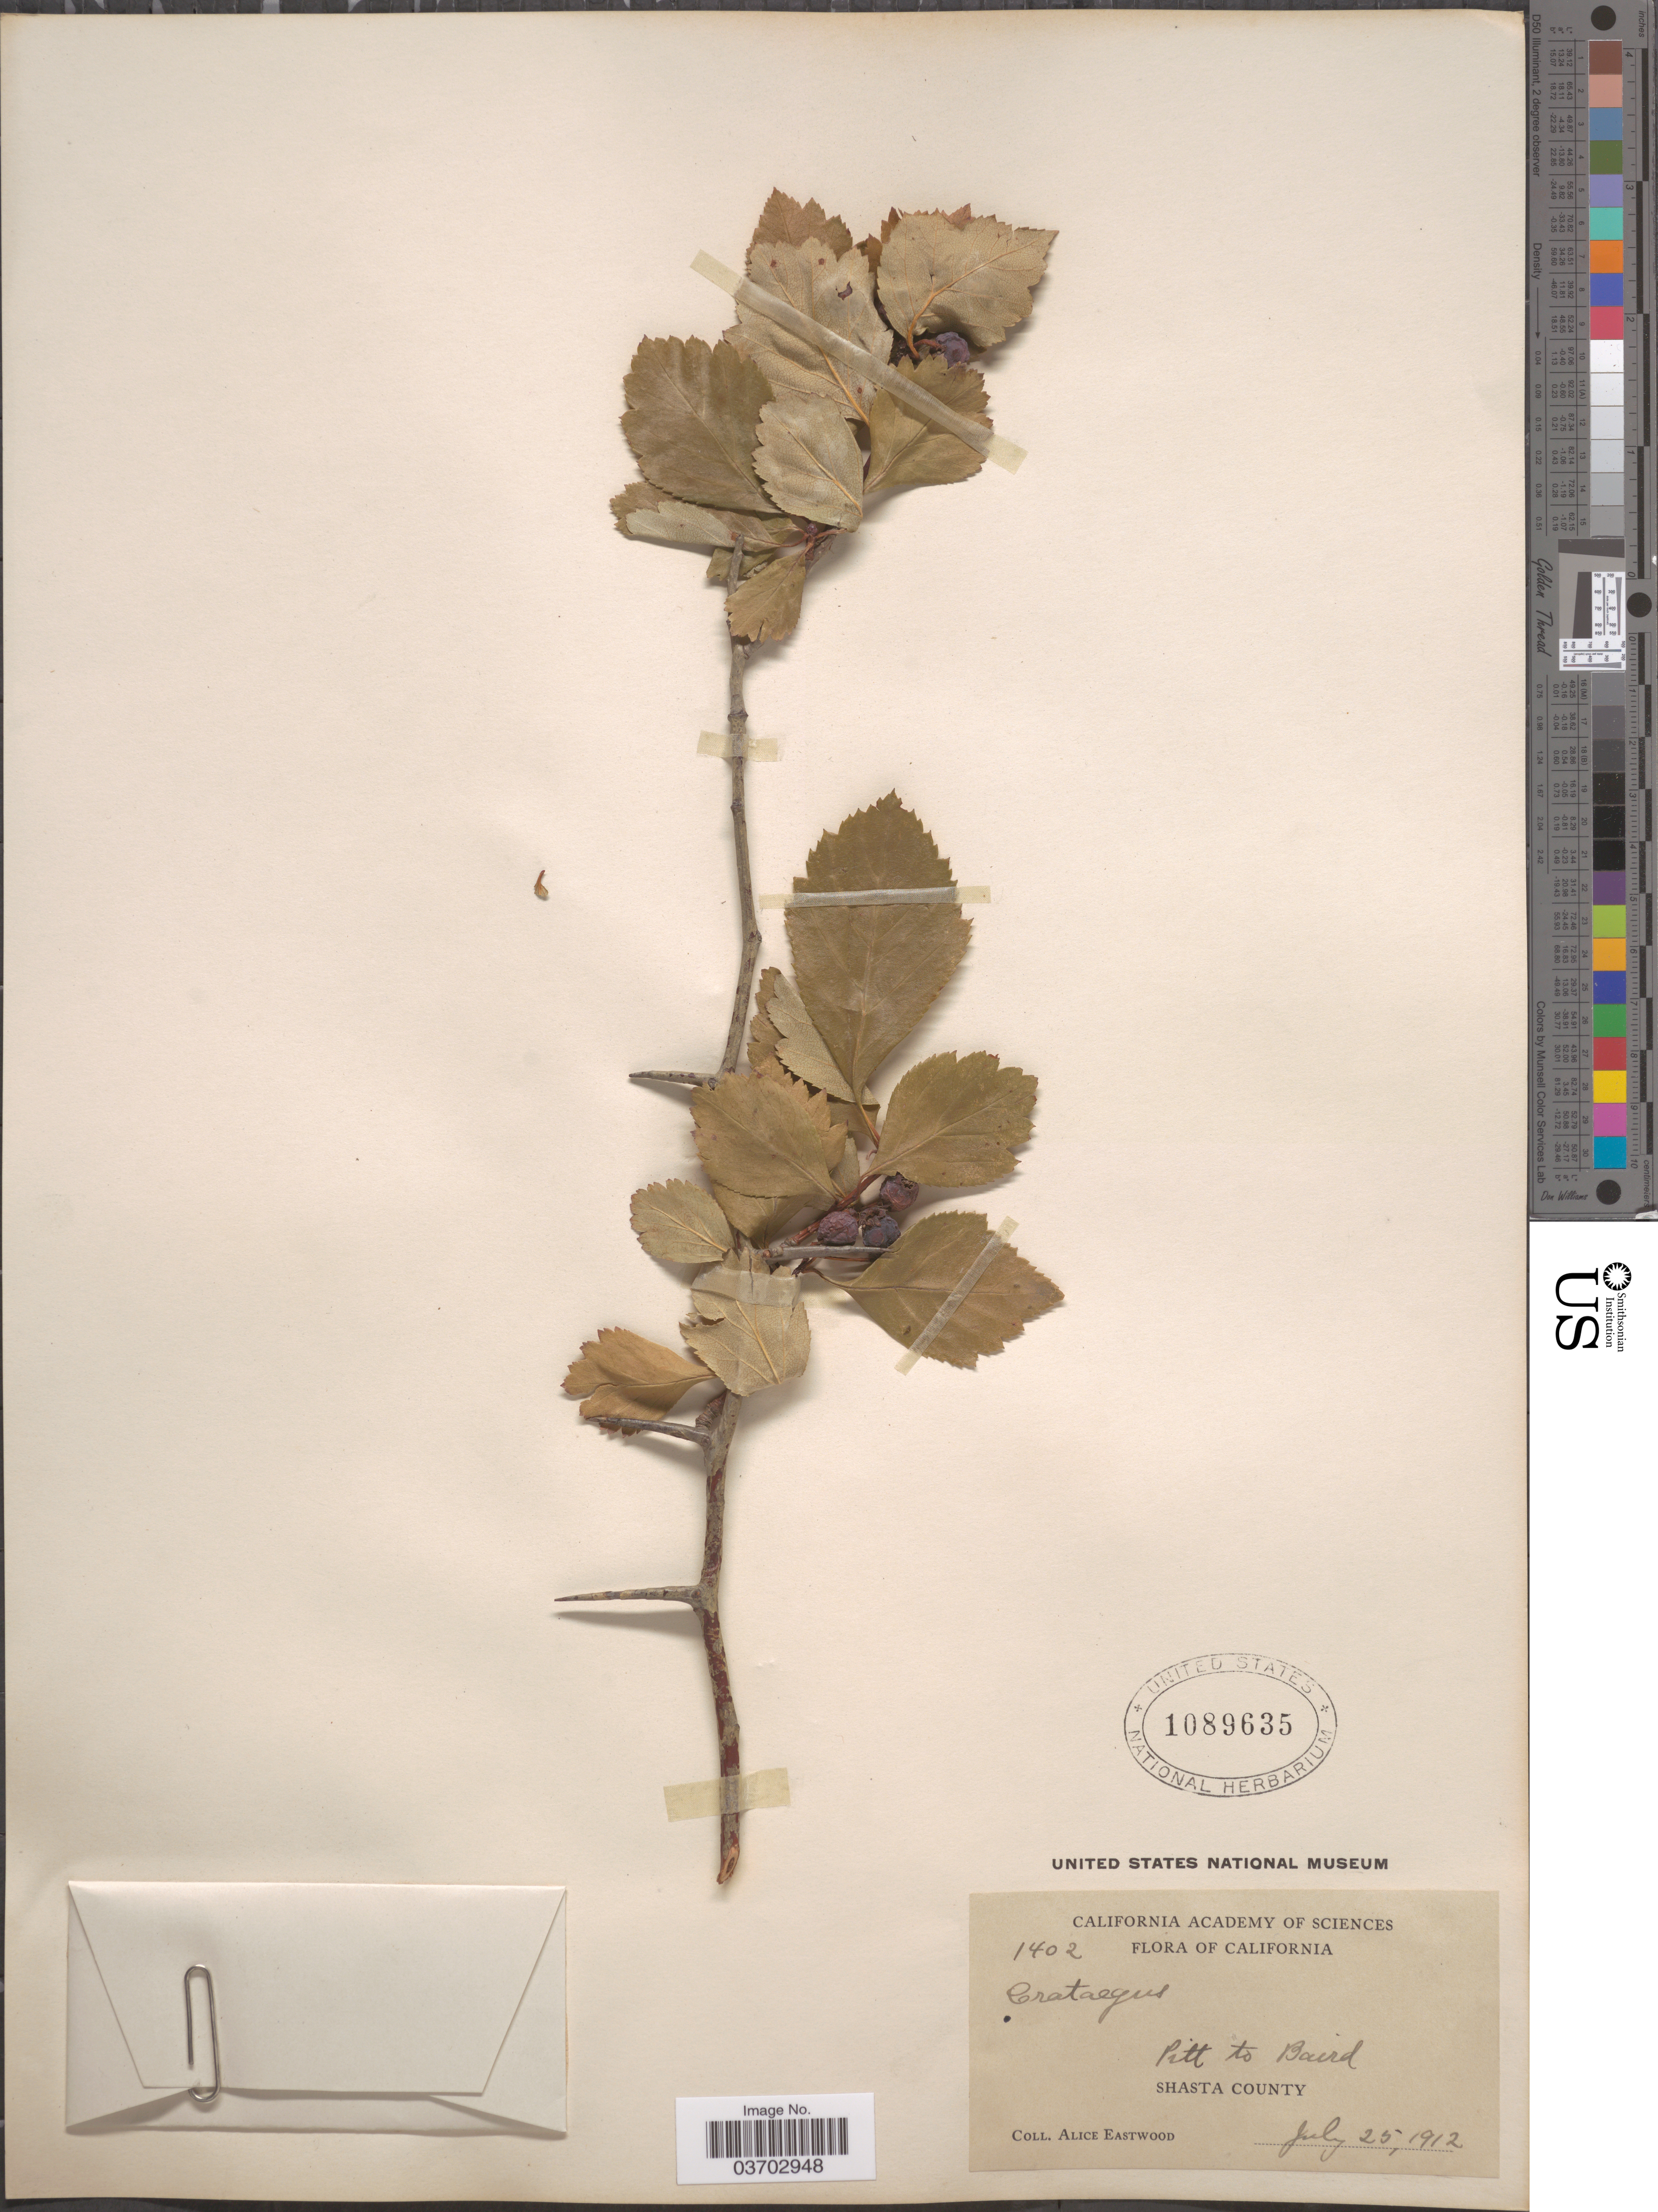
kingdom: Plantae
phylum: Tracheophyta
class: Magnoliopsida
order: Rosales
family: Rosaceae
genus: Crataegus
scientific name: Crataegus sp.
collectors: A. Eastwood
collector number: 1402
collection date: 1912-07-25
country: United States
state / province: California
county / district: Shasta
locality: Pitt to Baird. Shasta County.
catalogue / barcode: US 1089635